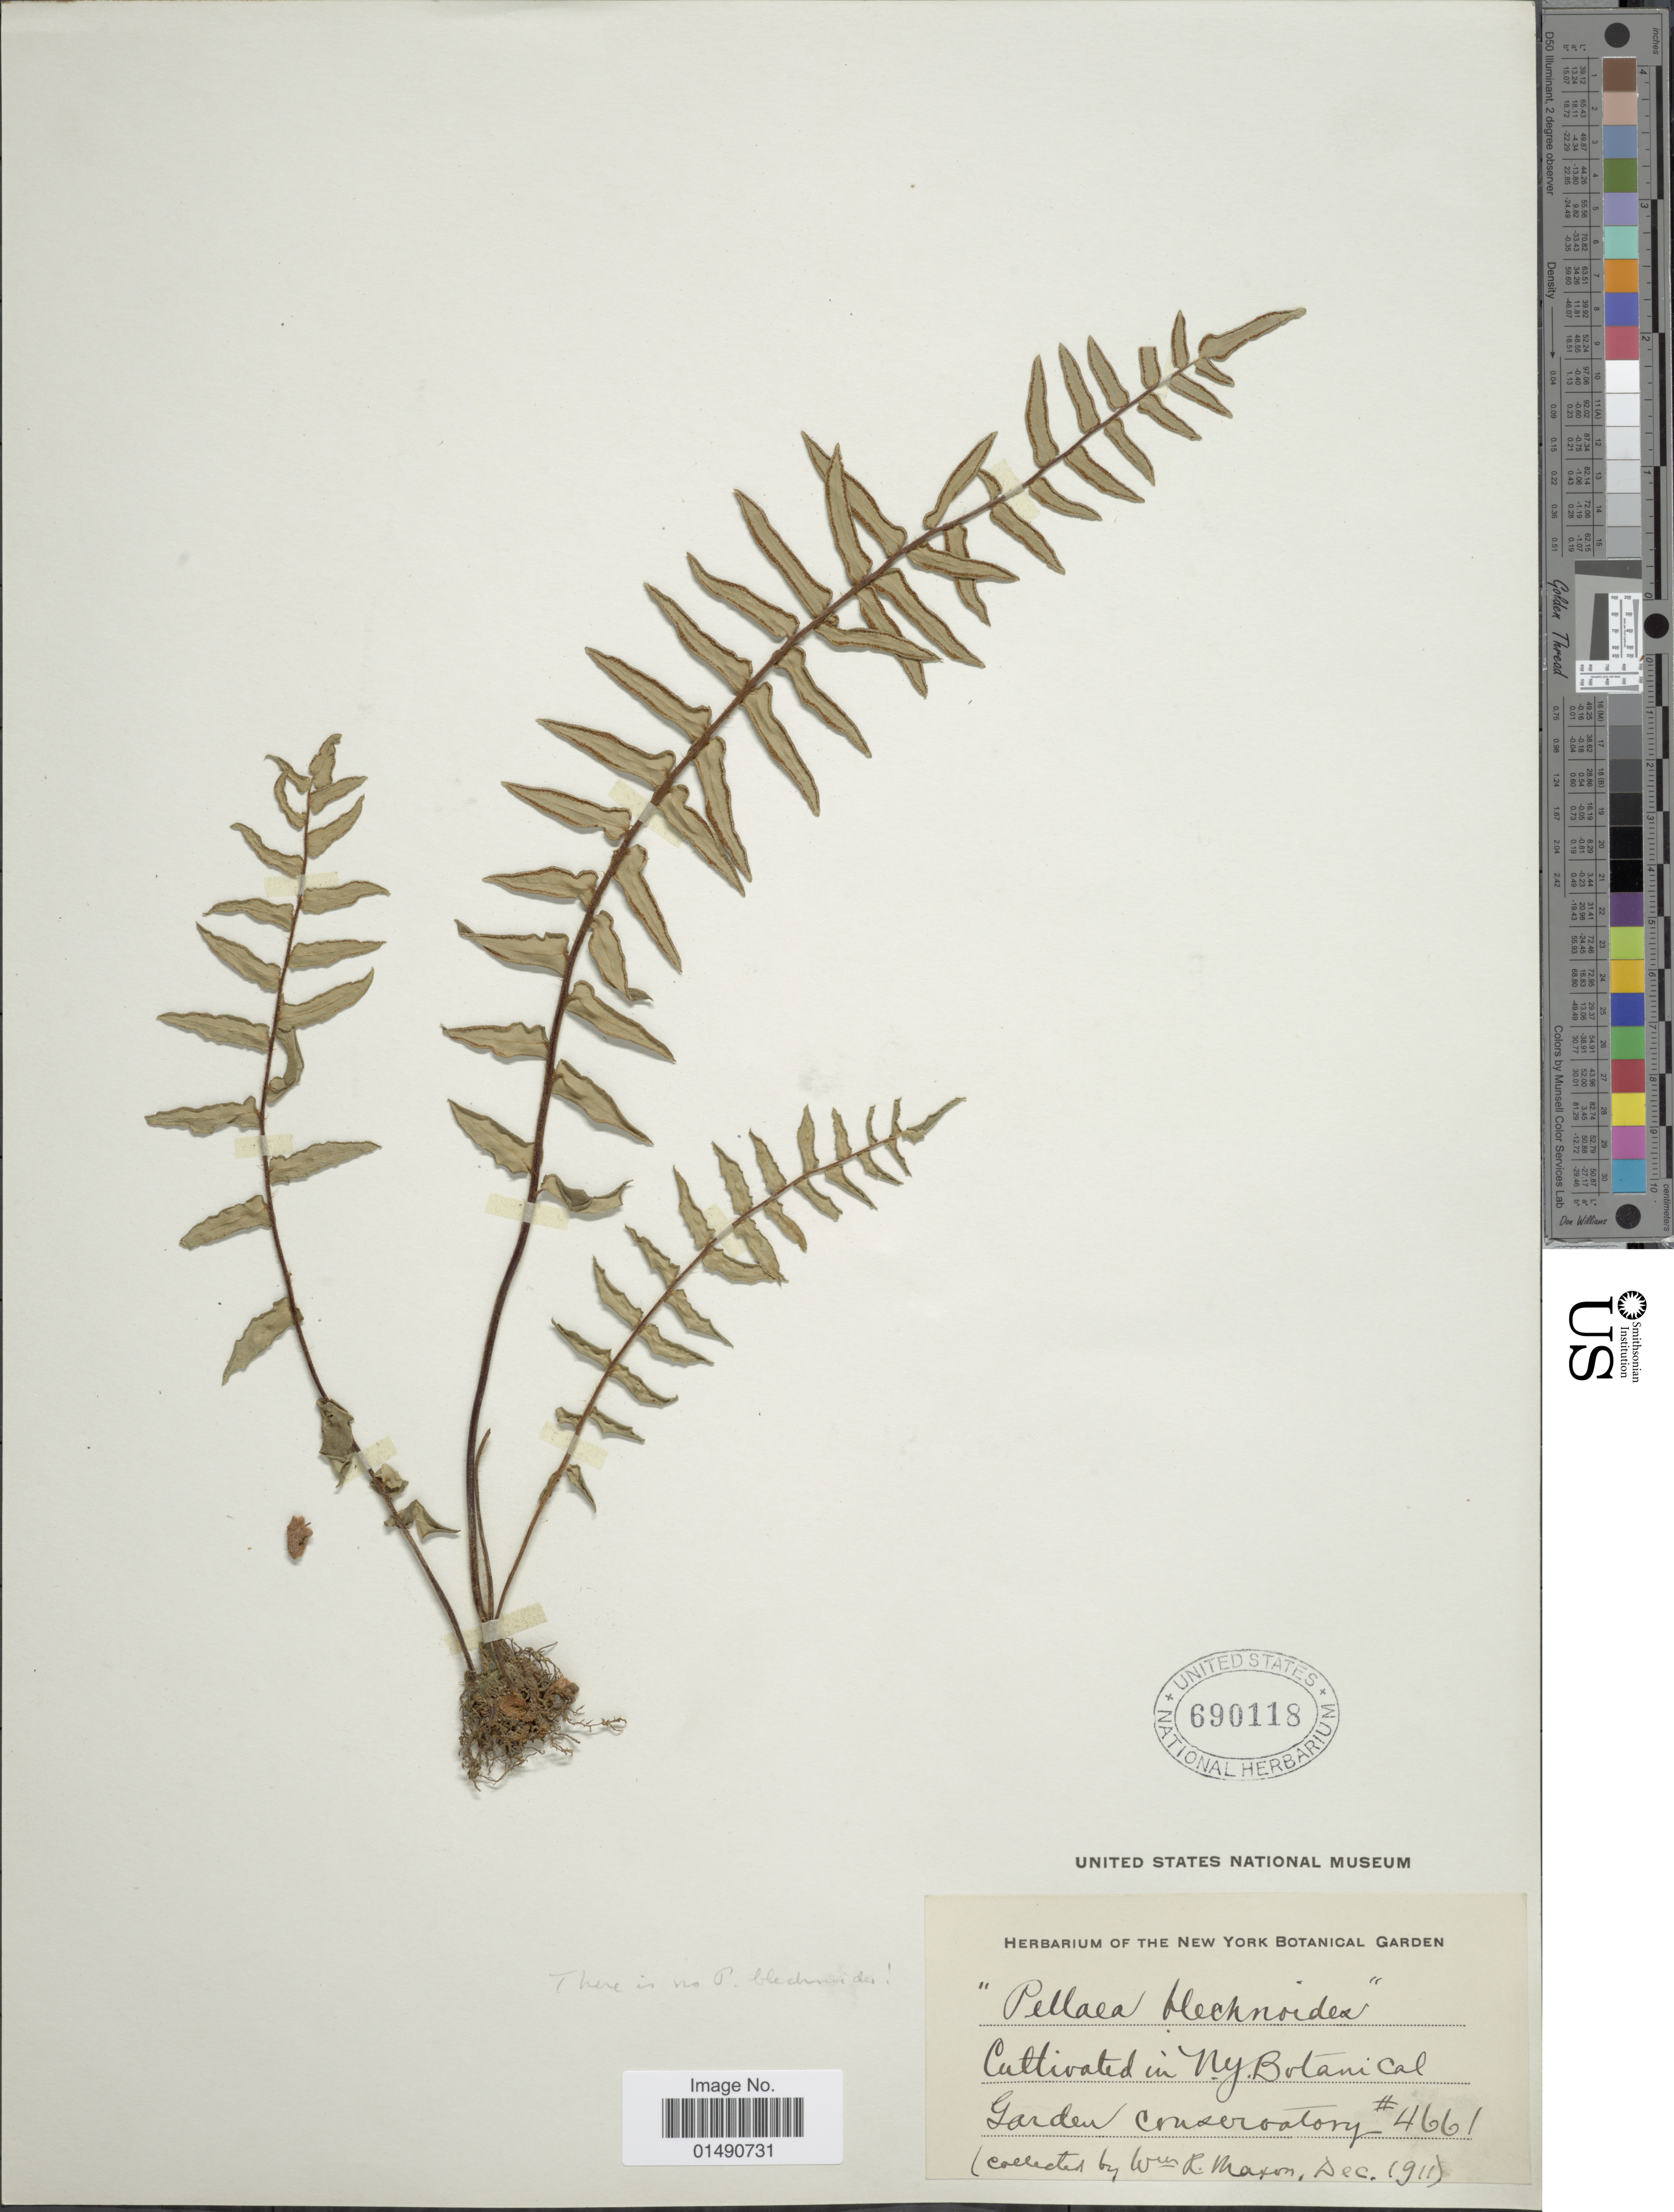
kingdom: Plantae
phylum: Tracheophyta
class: Polypodiopsida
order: Polypodiales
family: Pteridaceae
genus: Pellaea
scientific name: Pellaea falcata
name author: Fée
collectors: W. R. Maxon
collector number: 4661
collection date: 1911-12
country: United States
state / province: New York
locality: N.Y. Botanical Garden Conservatory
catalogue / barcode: US 690118